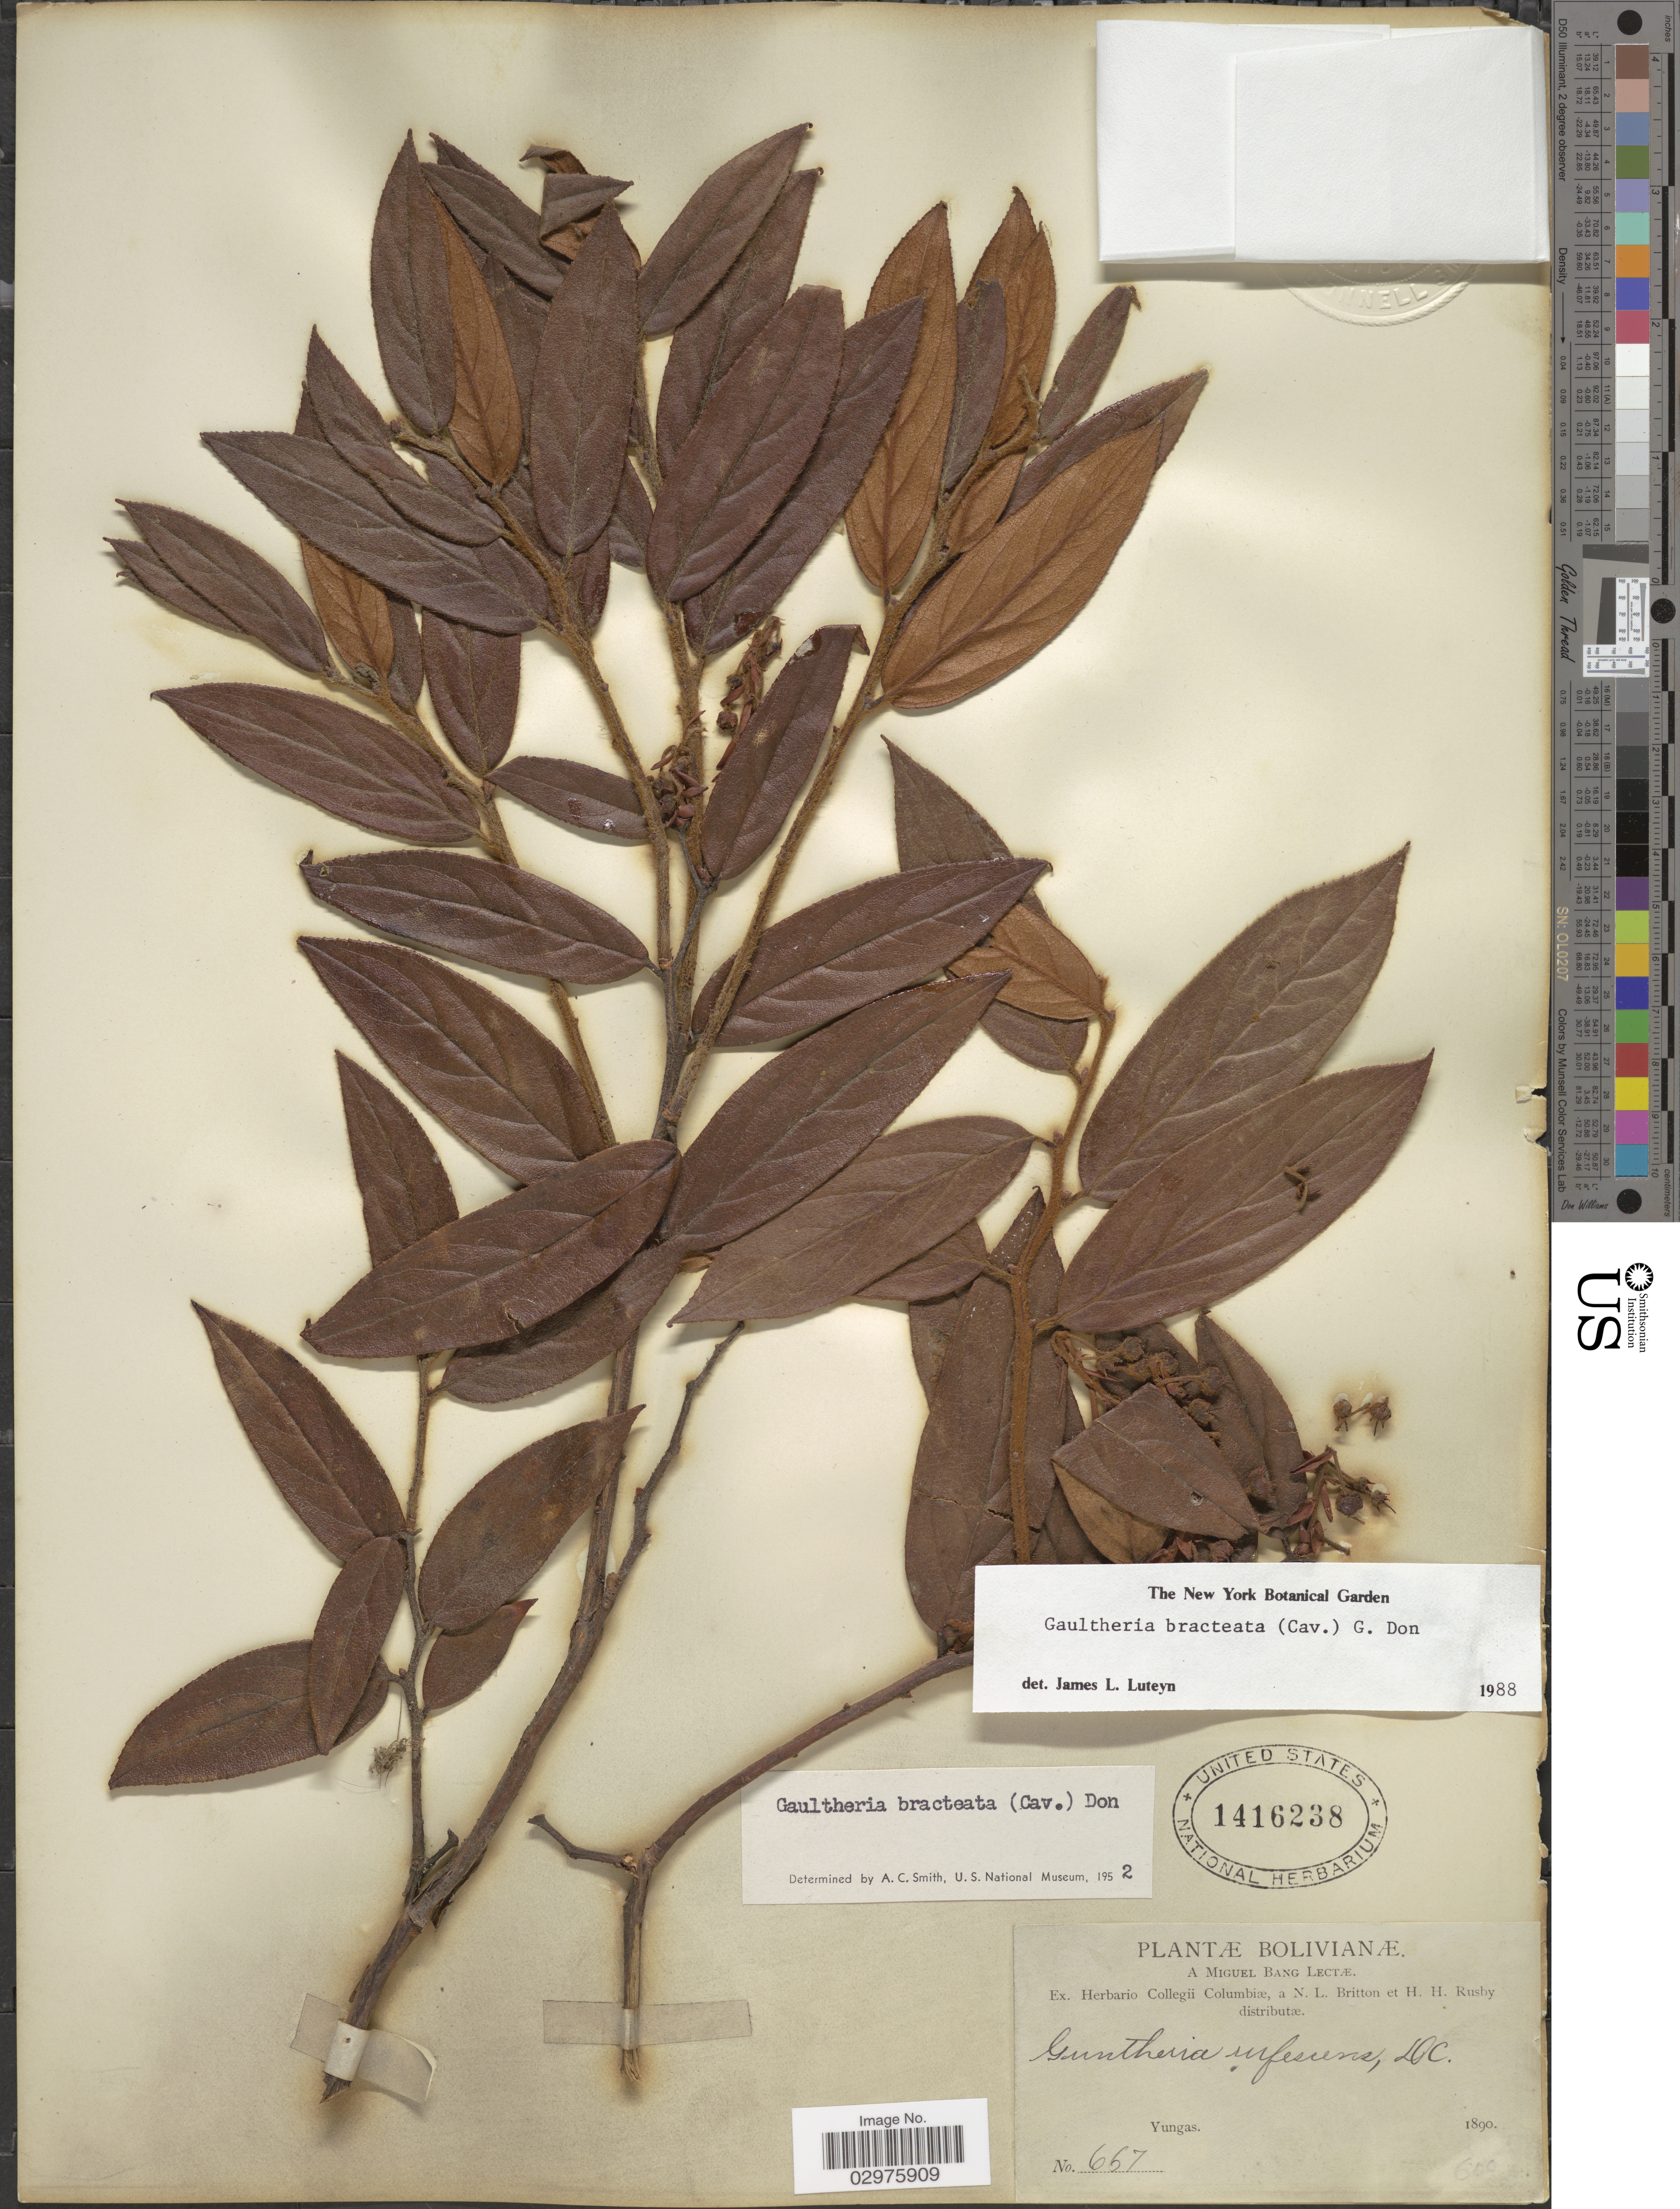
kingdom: Plantae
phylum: Tracheophyta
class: Magnoliopsida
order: Ericales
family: Ericaceae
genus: Gaultheria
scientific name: Gaultheria bracteata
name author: (Cav.) G. Don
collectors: M. Bang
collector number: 667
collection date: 1890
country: Bolivia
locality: Yungas.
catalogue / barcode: US 1416238